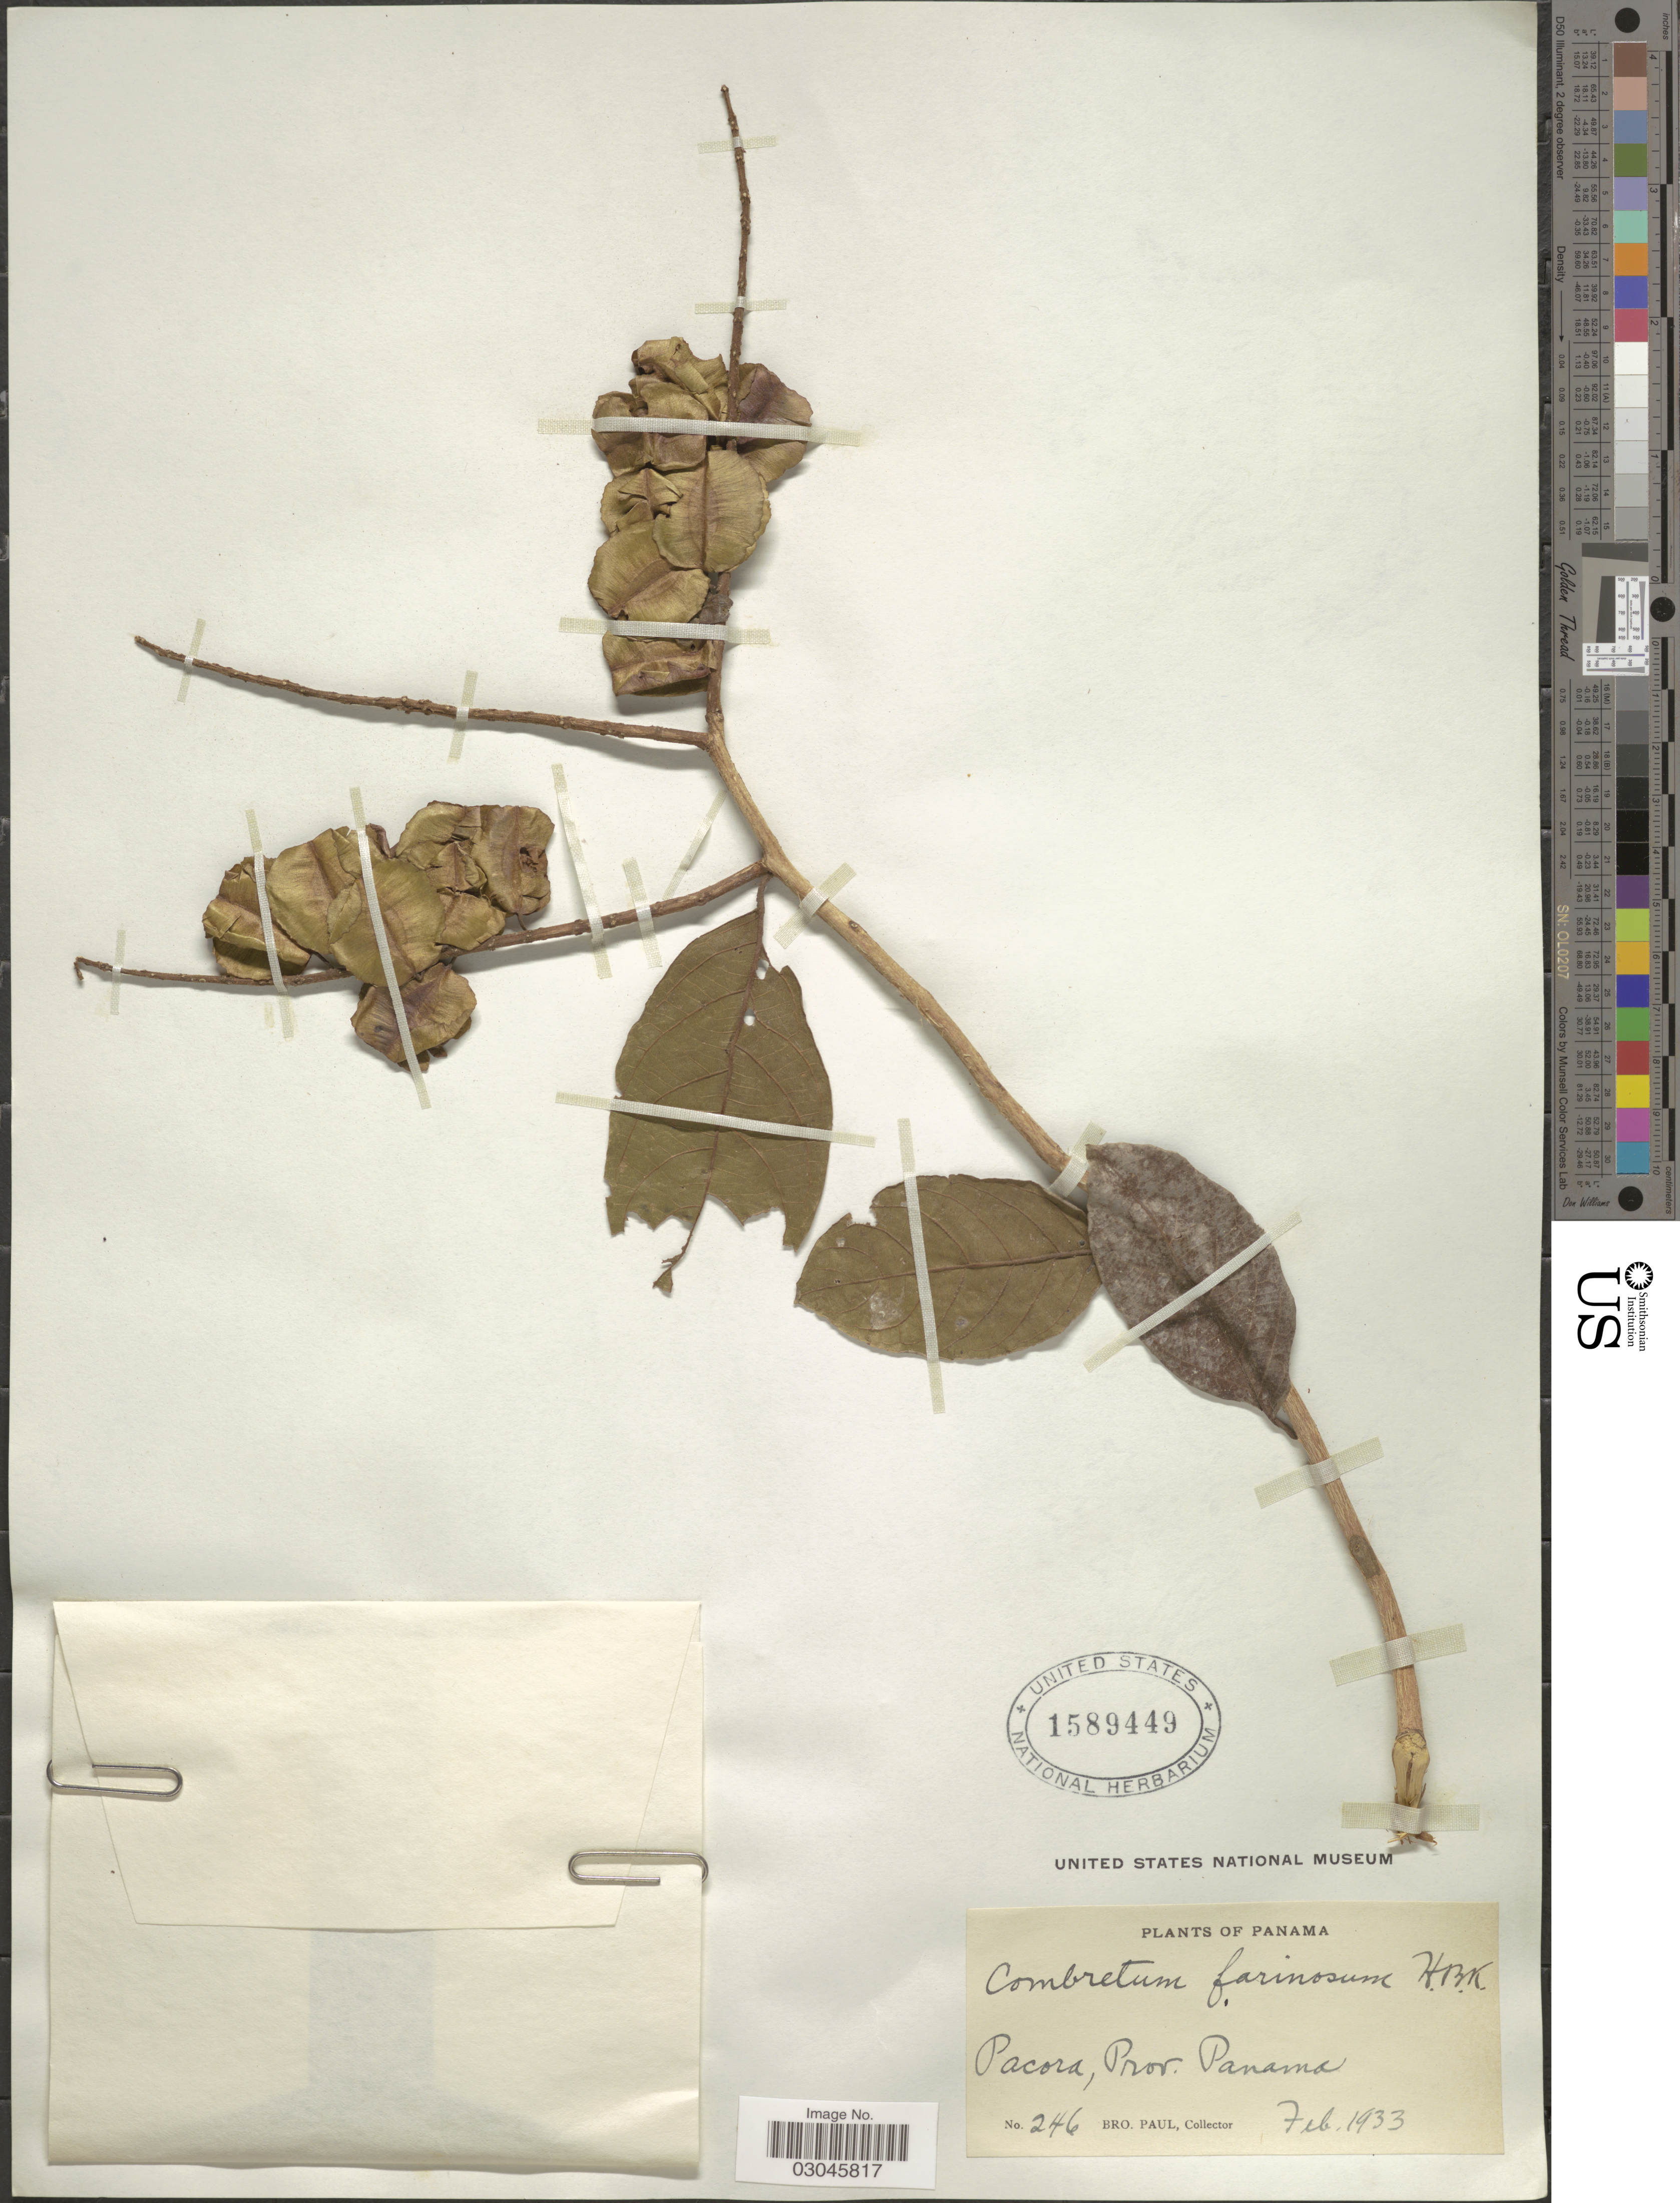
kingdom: Plantae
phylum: Tracheophyta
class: Magnoliopsida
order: Myrtales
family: Combretaceae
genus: Combretum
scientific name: Combretum fruticosum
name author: (Loefl.) Stuntz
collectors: B. Paul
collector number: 246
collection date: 1933-02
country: Panama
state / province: Panamá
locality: Pacora, Prov. Panama.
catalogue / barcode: US 1589449